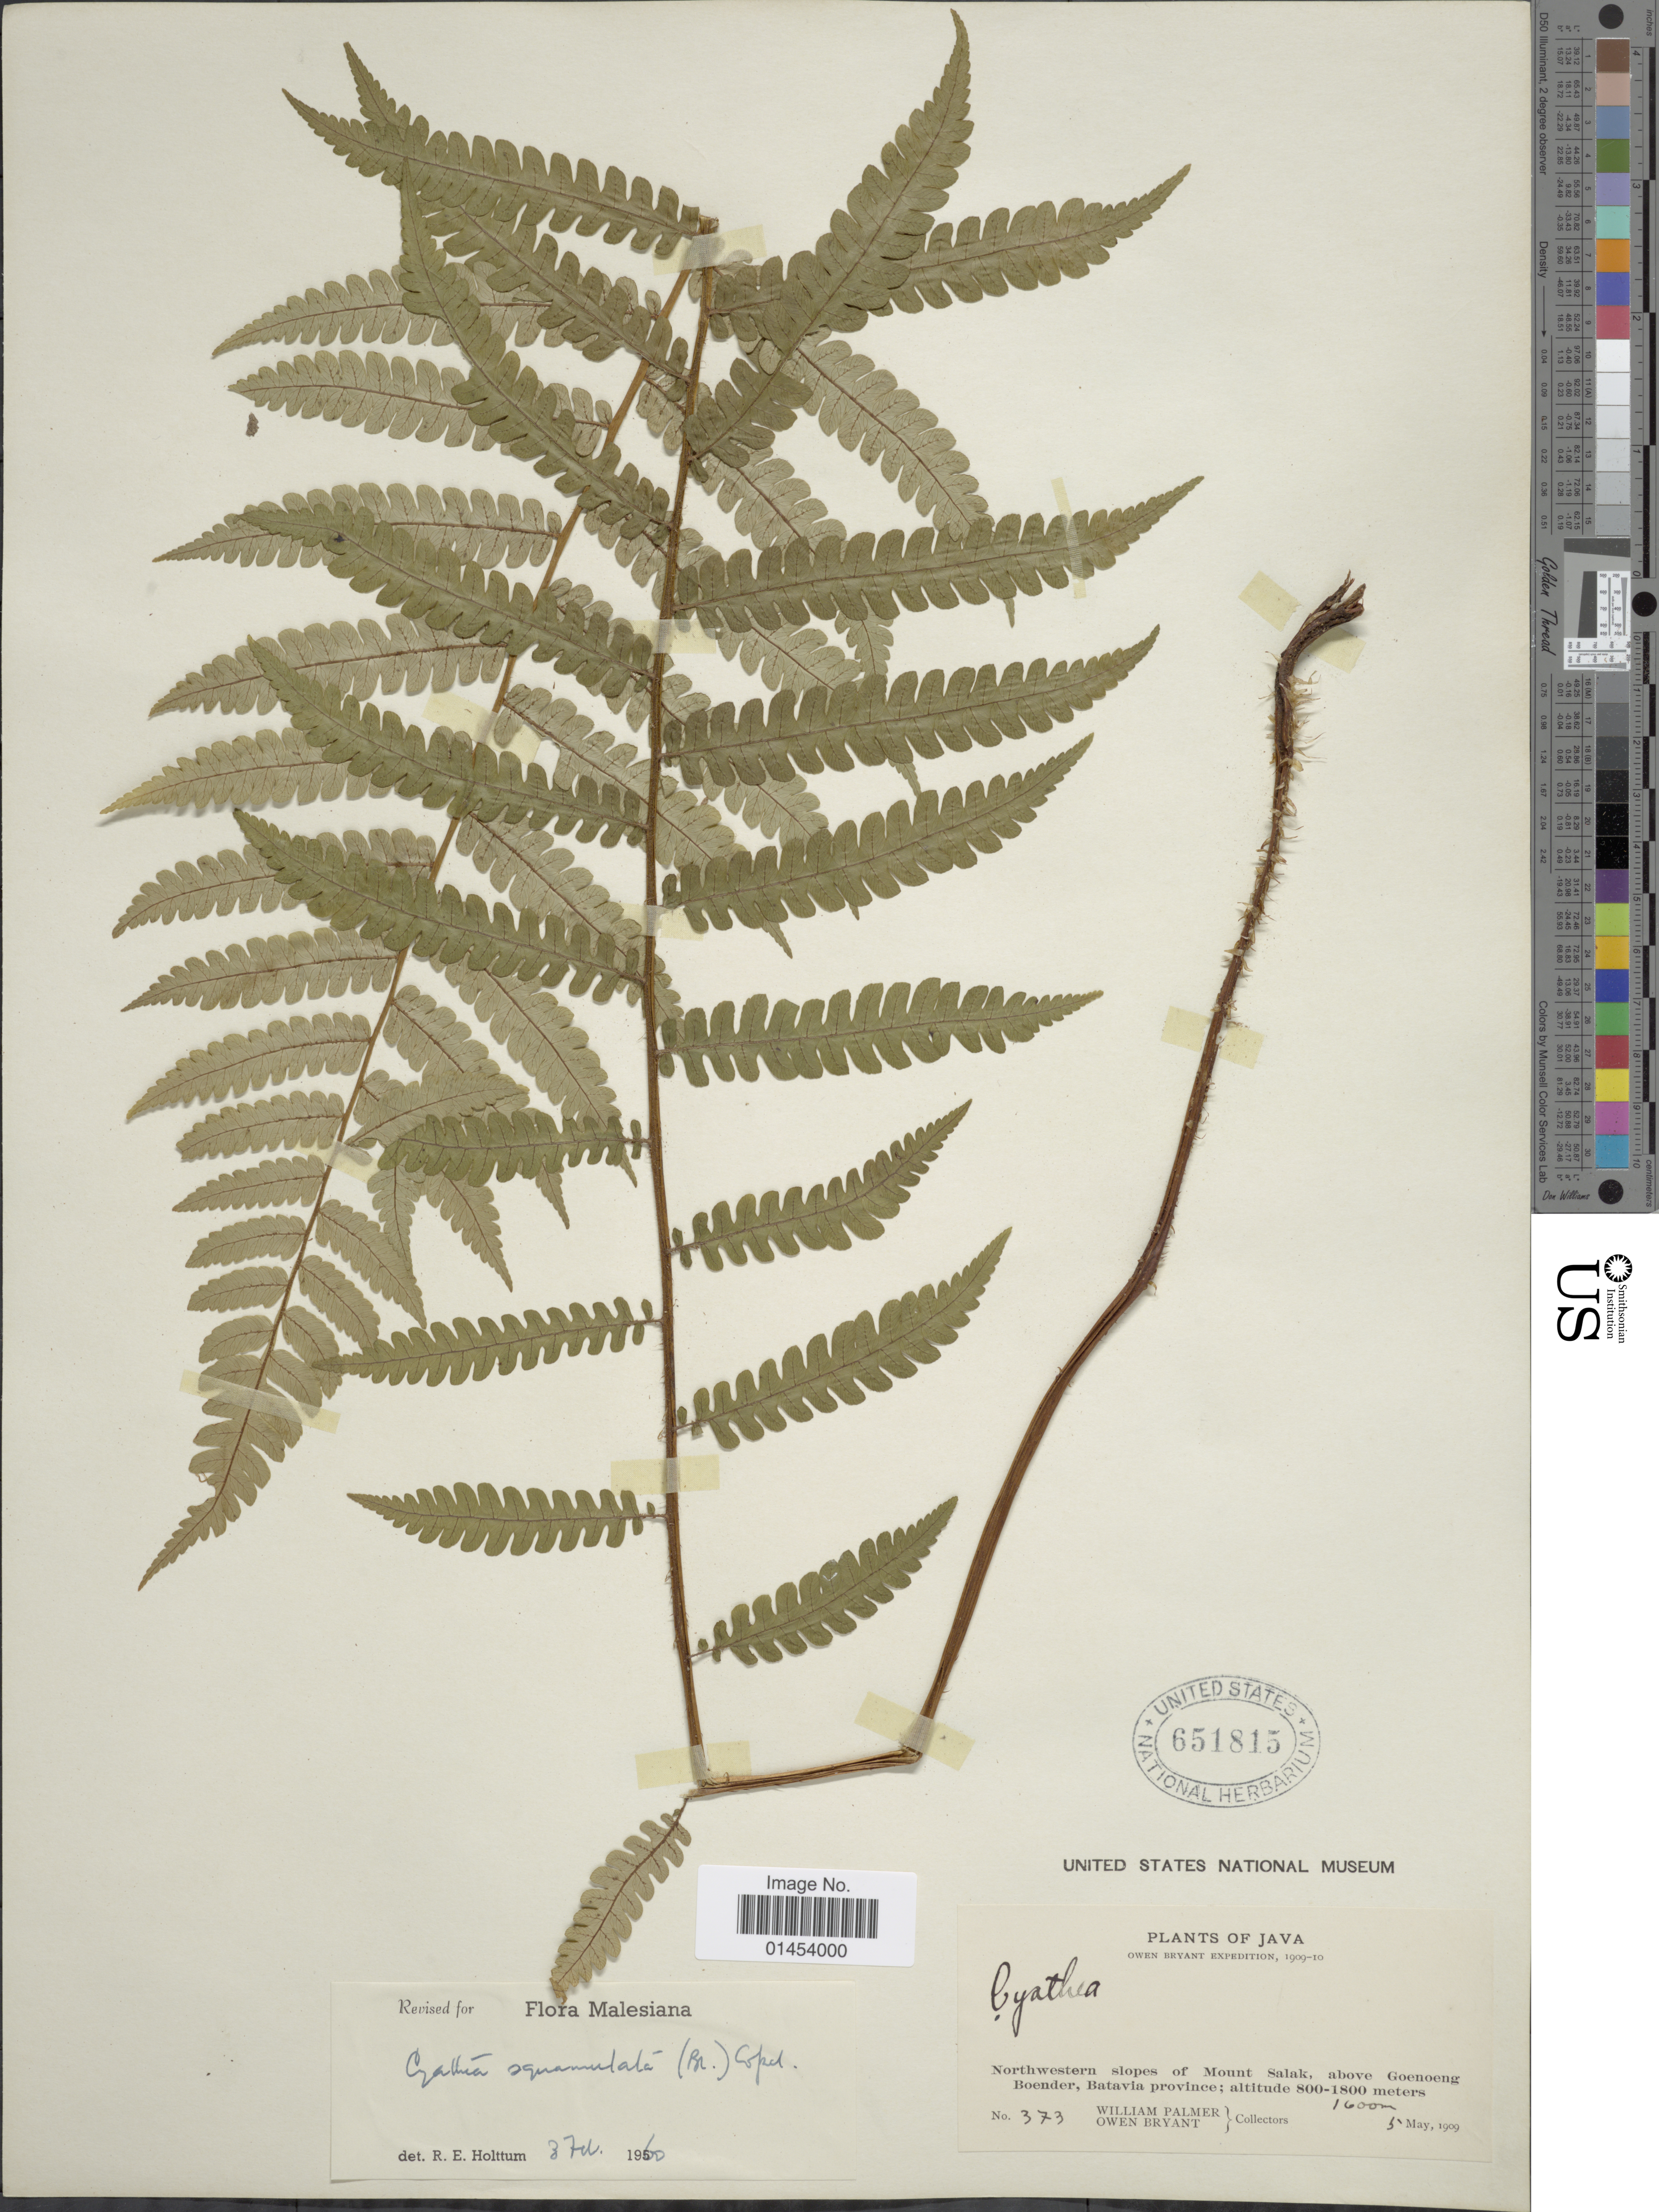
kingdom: Plantae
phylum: Tracheophyta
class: Polypodiopsida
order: Cyatheales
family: Cyatheaceae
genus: Cyathea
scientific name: Cyathea squamulata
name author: (Blume) Copel.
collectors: W. Palmer & O. Bryant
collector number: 373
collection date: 1909-05-05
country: Indonesia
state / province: Java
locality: Northwestern slopes of Mount Salak, above Goenoeng Boender, Batavia province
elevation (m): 1600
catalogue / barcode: US 651815